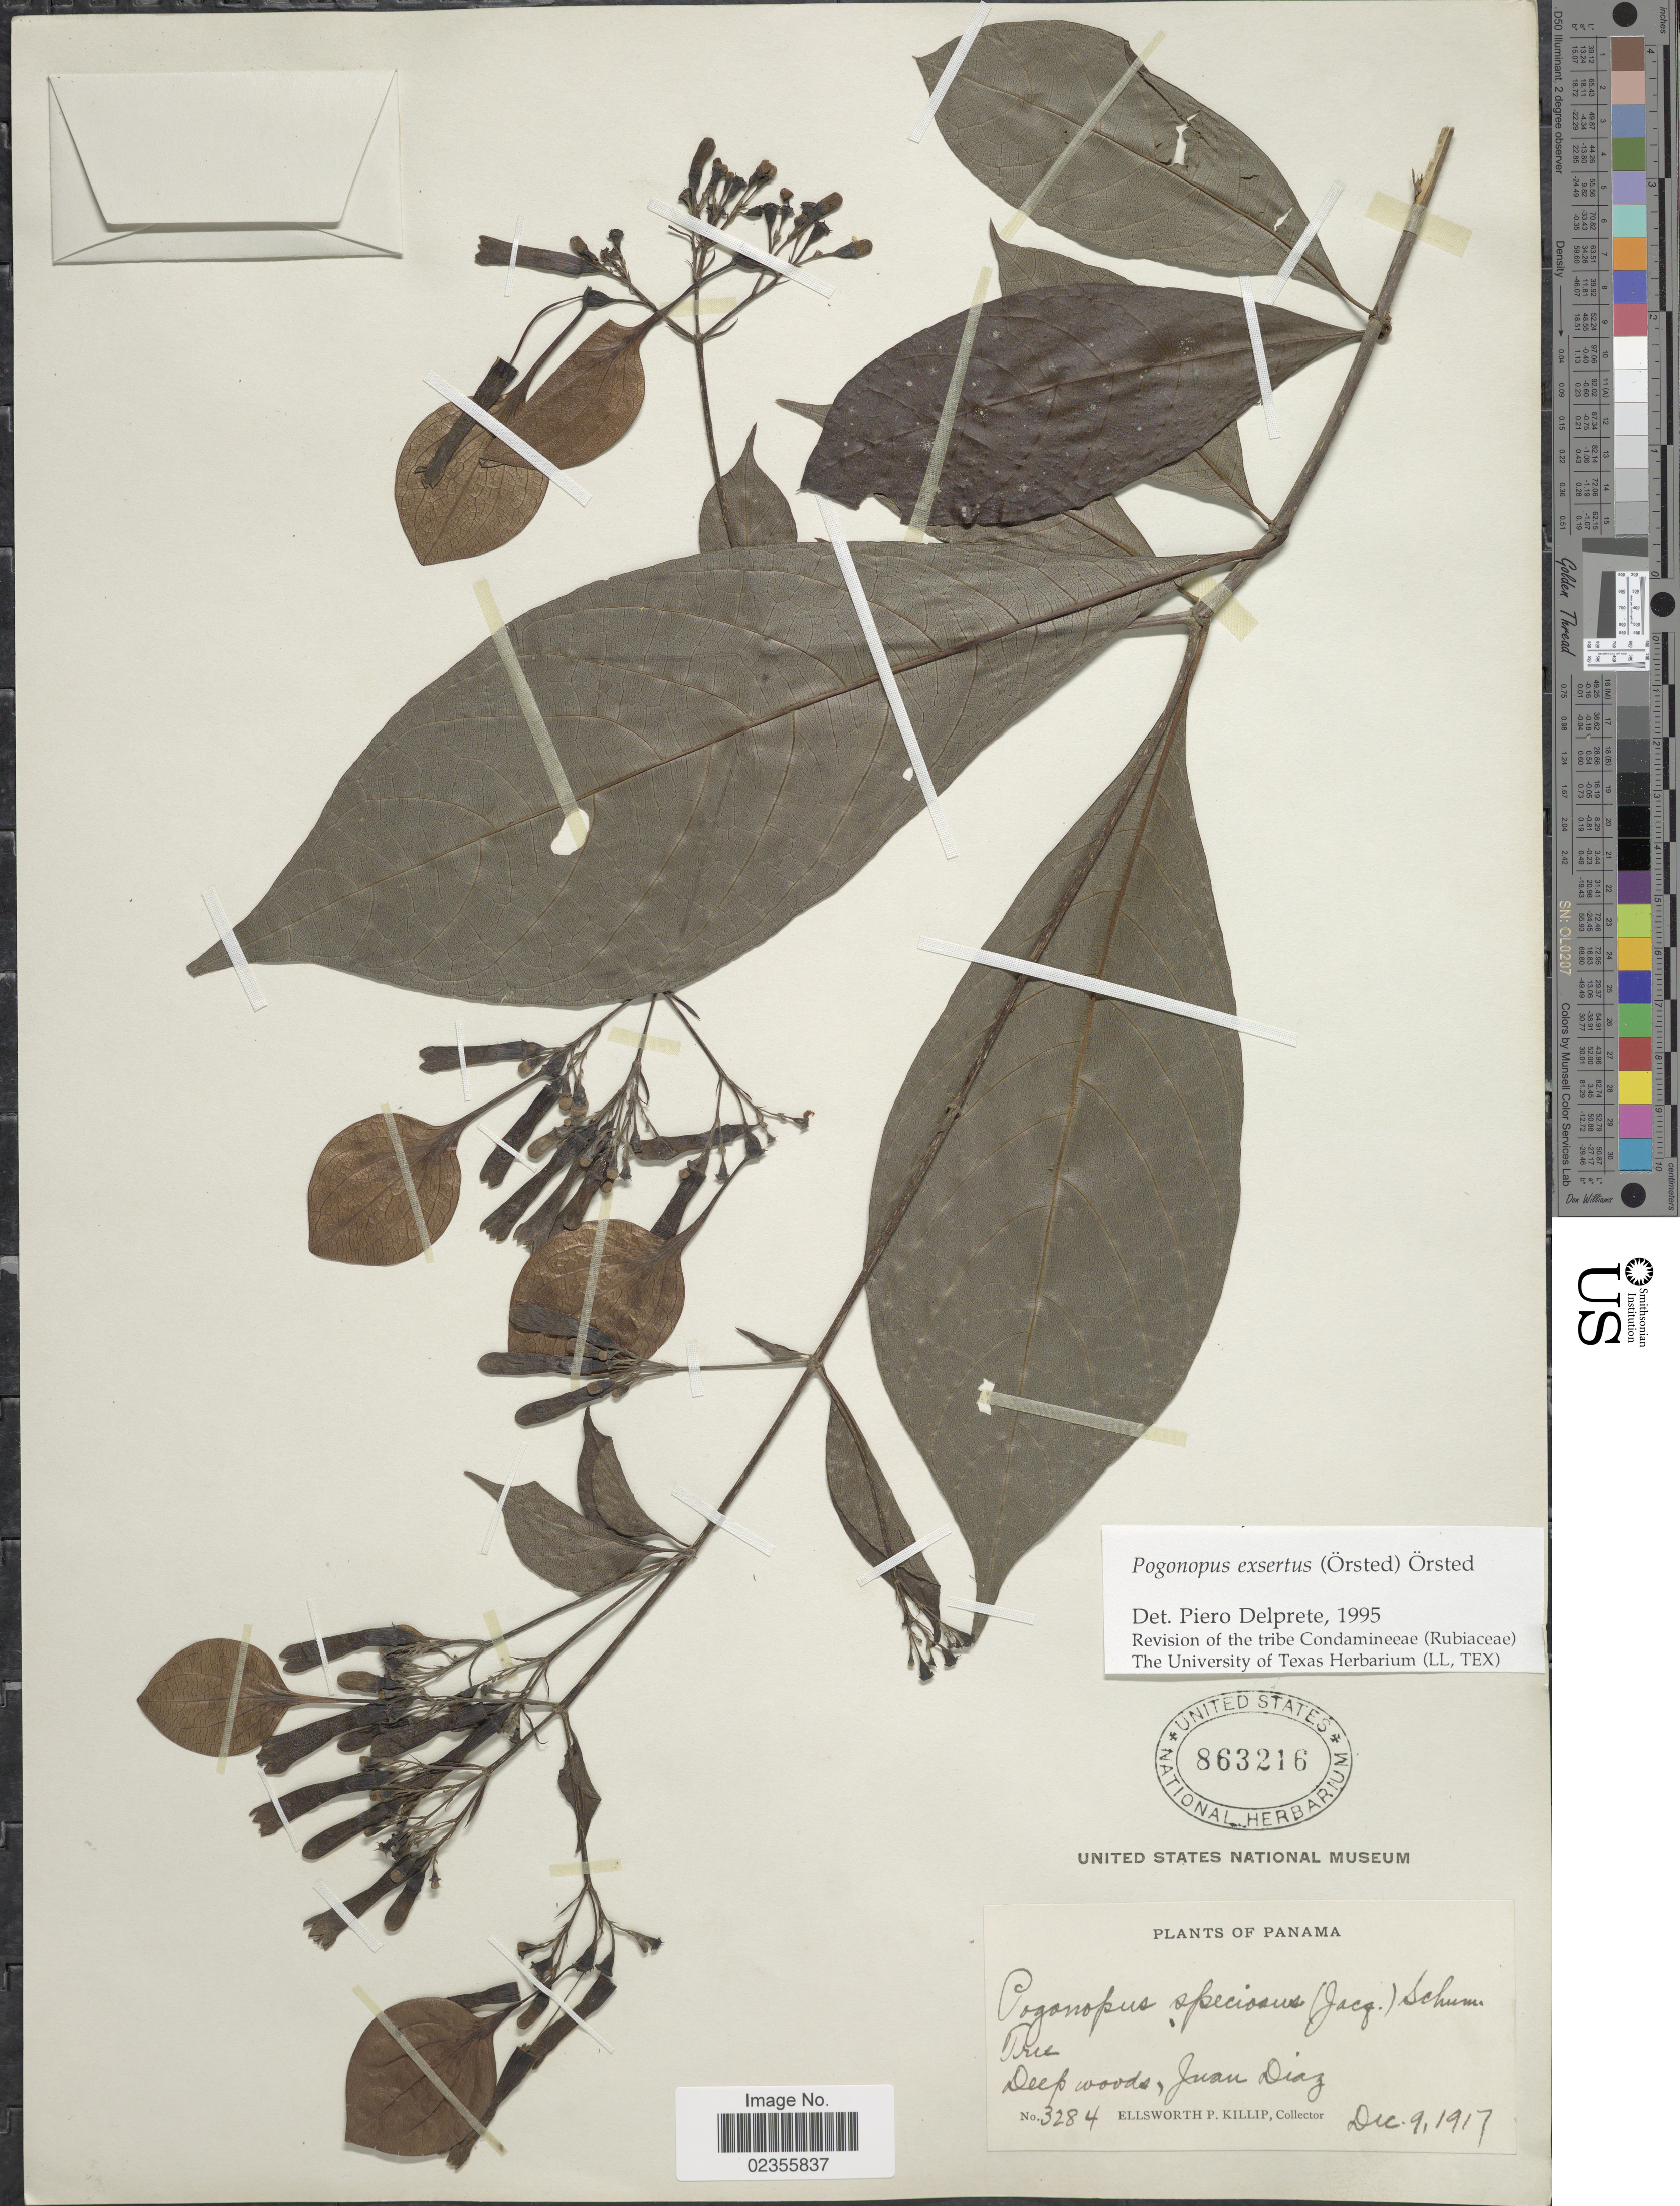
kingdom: Plantae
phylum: Tracheophyta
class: Magnoliopsida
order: Gentianales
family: Rubiaceae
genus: Pogonopus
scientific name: Pogonopus exsertus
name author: (Oerst.) Oerst.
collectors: E. P. Killip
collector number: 3284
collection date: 1917-12-09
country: Panama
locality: Deep woods, Juan Diaz.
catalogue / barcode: US 863216